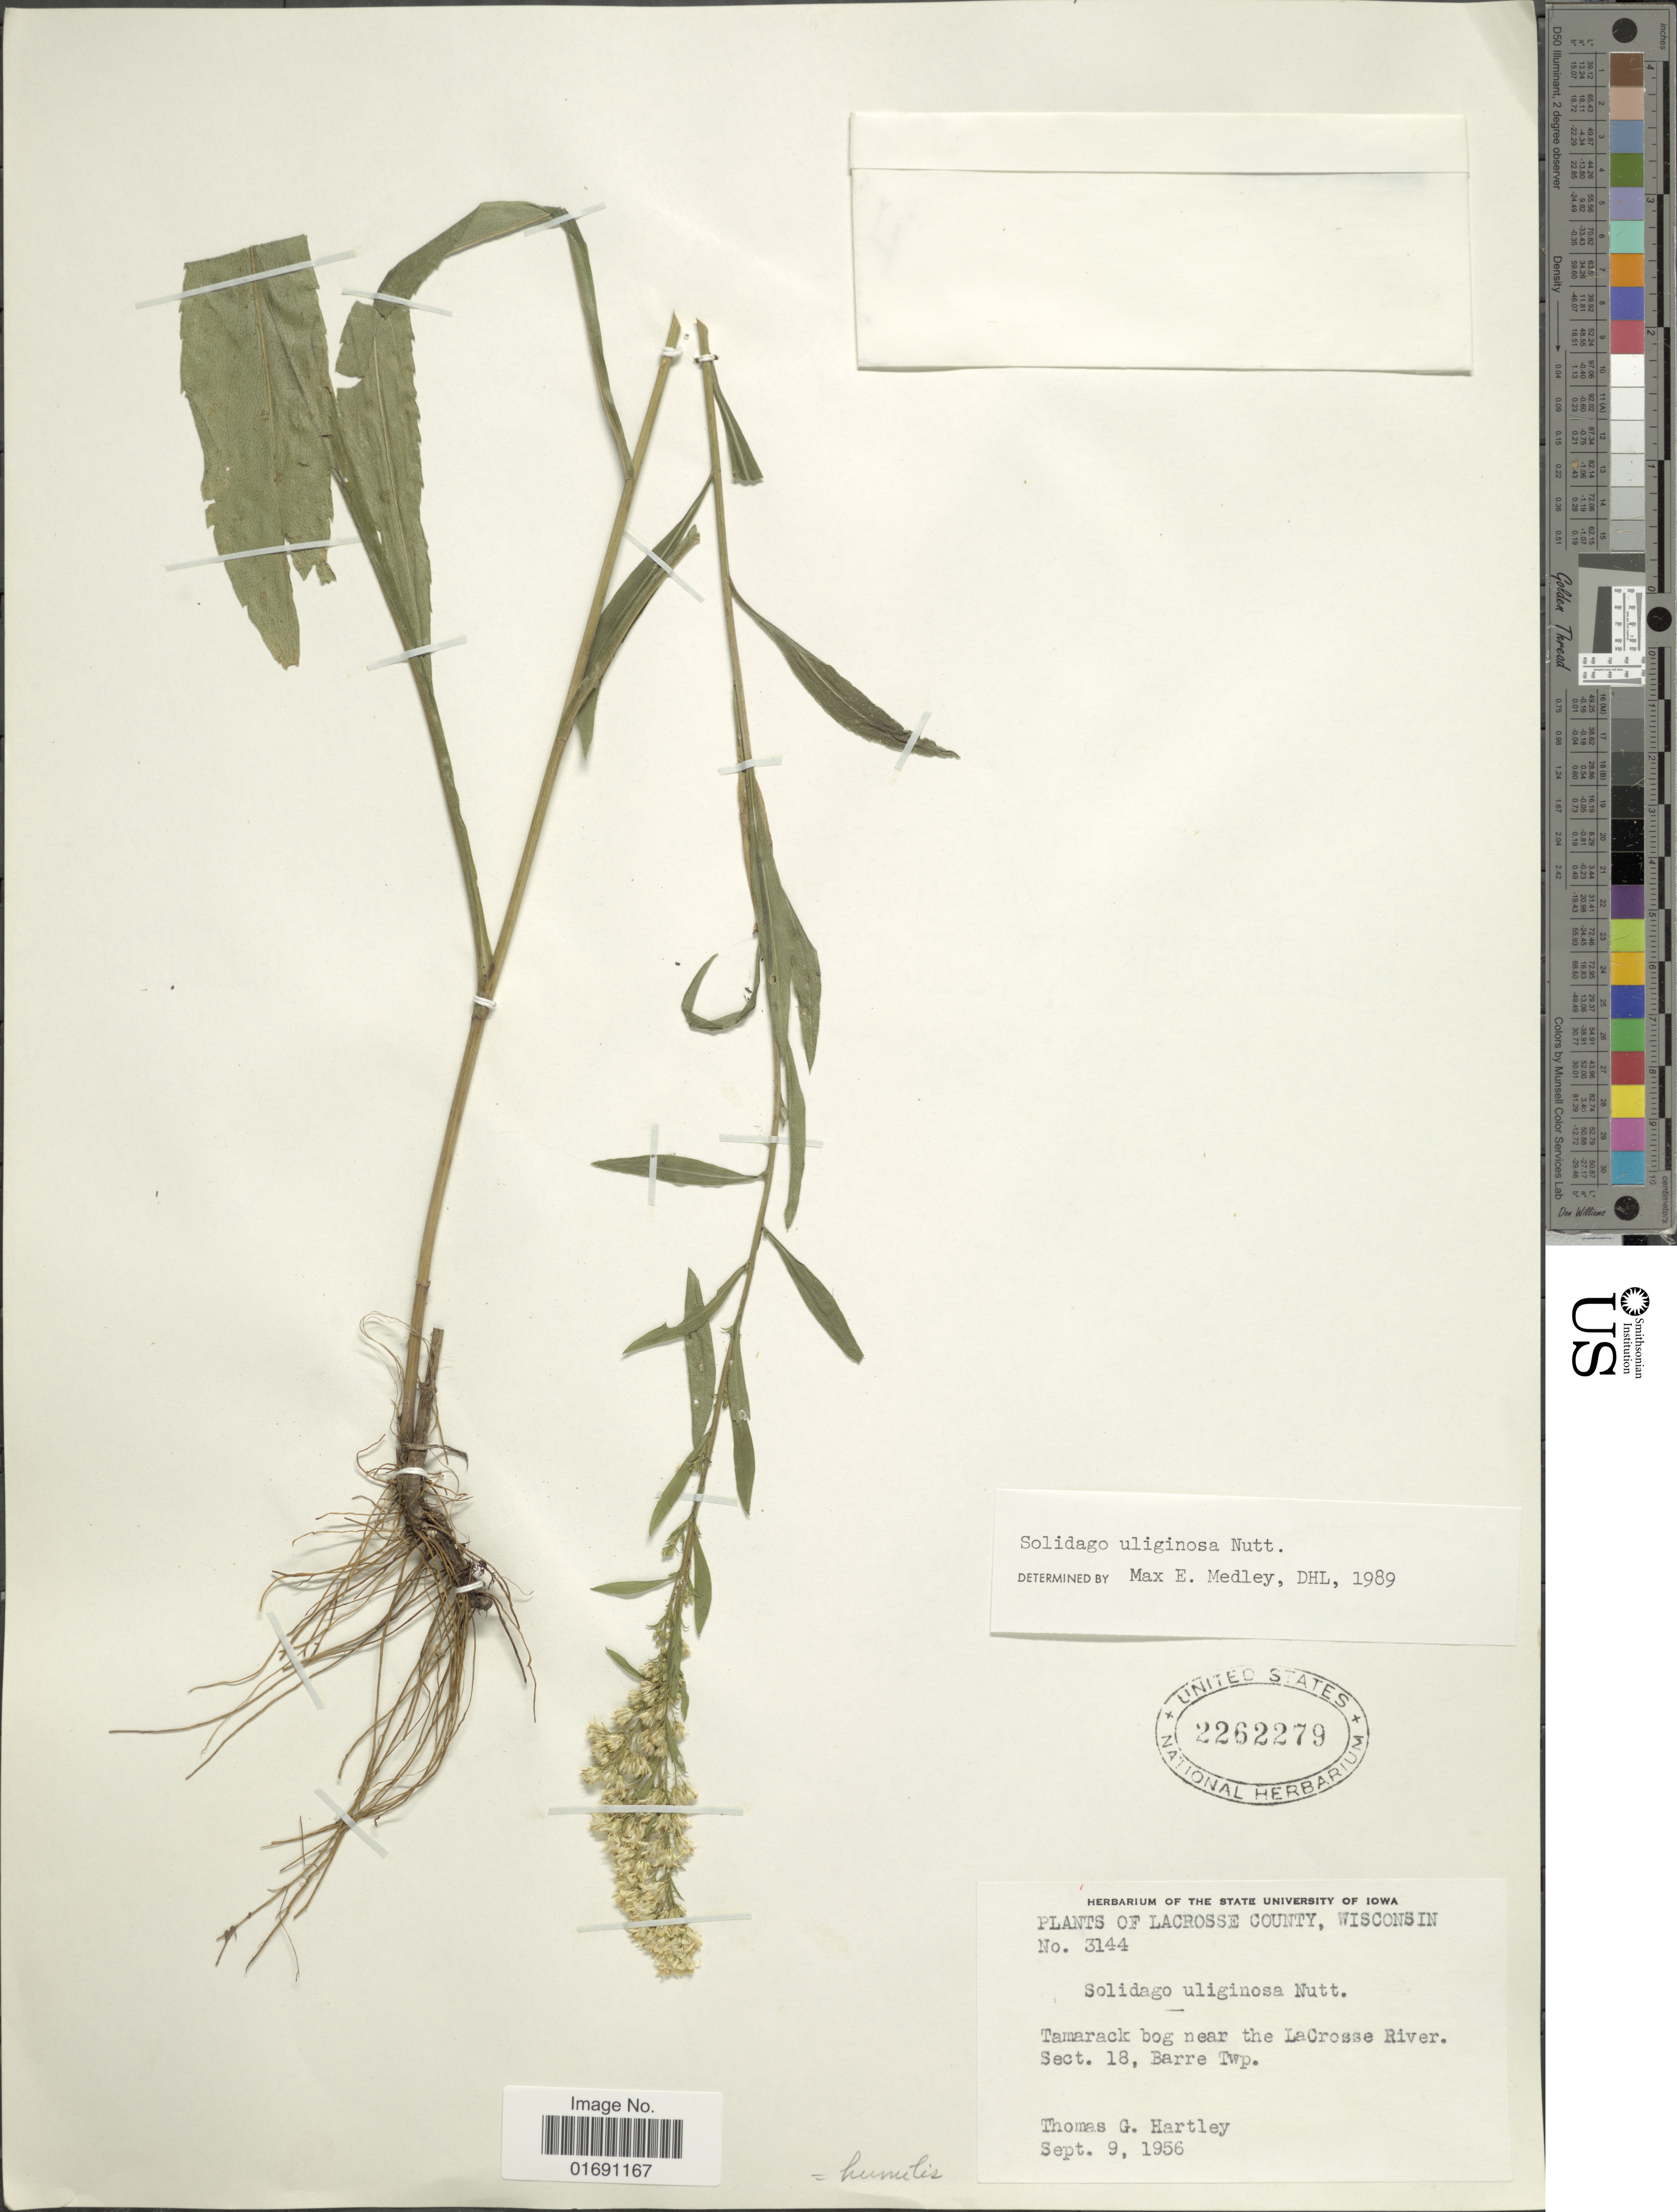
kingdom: Plantae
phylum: Tracheophyta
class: Magnoliopsida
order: Asterales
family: Asteraceae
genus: Solidago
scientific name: Solidago uliginosa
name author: Nutt.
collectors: T. G. Hartley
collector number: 3144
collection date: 1956-09-09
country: United States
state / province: Wisconsin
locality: Lacrosse County, Tamarack bog near the LaCrosse River. Sect. 18, Barre Twp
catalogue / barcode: US 2262279